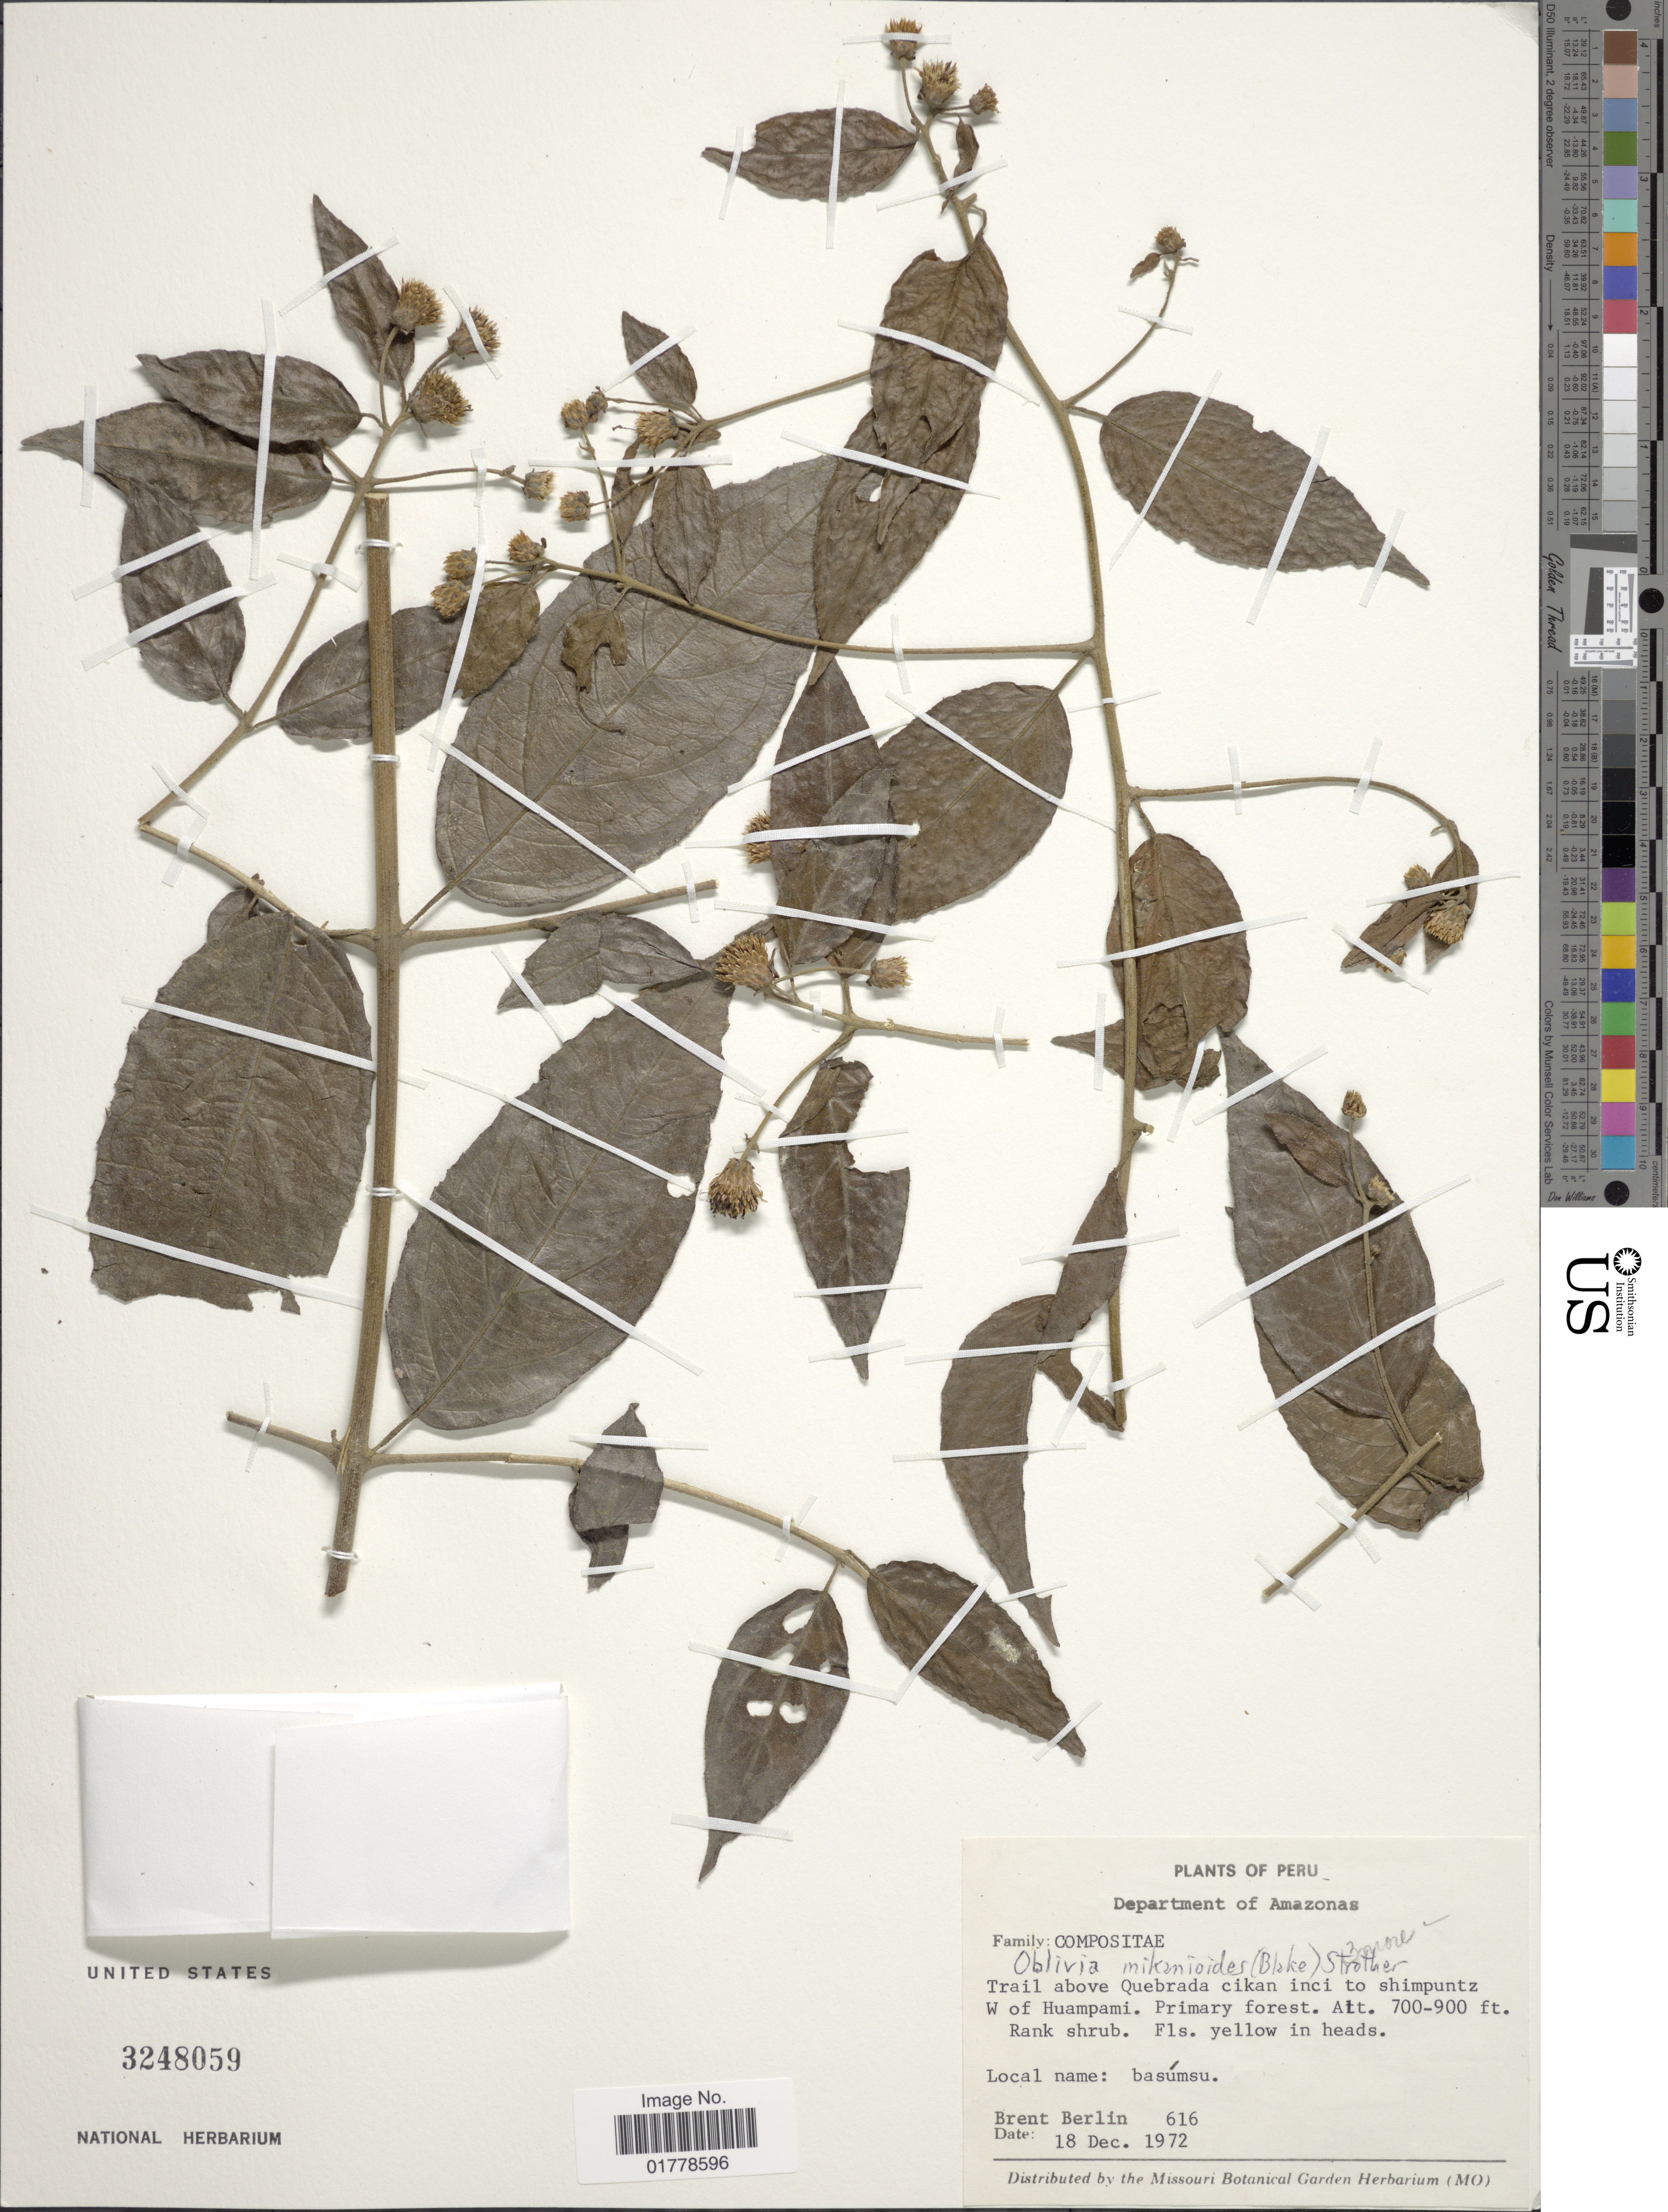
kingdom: Plantae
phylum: Tracheophyta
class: Magnoliopsida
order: Asterales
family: Asteraceae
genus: Oblivia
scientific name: Oblivia mikanioides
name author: (Britton) Strother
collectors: B. Berlin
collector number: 616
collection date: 1972-12-18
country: Peru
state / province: Amazonas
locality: Department of Amazonas. Trail above Quebrada cikan inci to shimpuntz W of Huampami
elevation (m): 213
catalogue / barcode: US 3248059